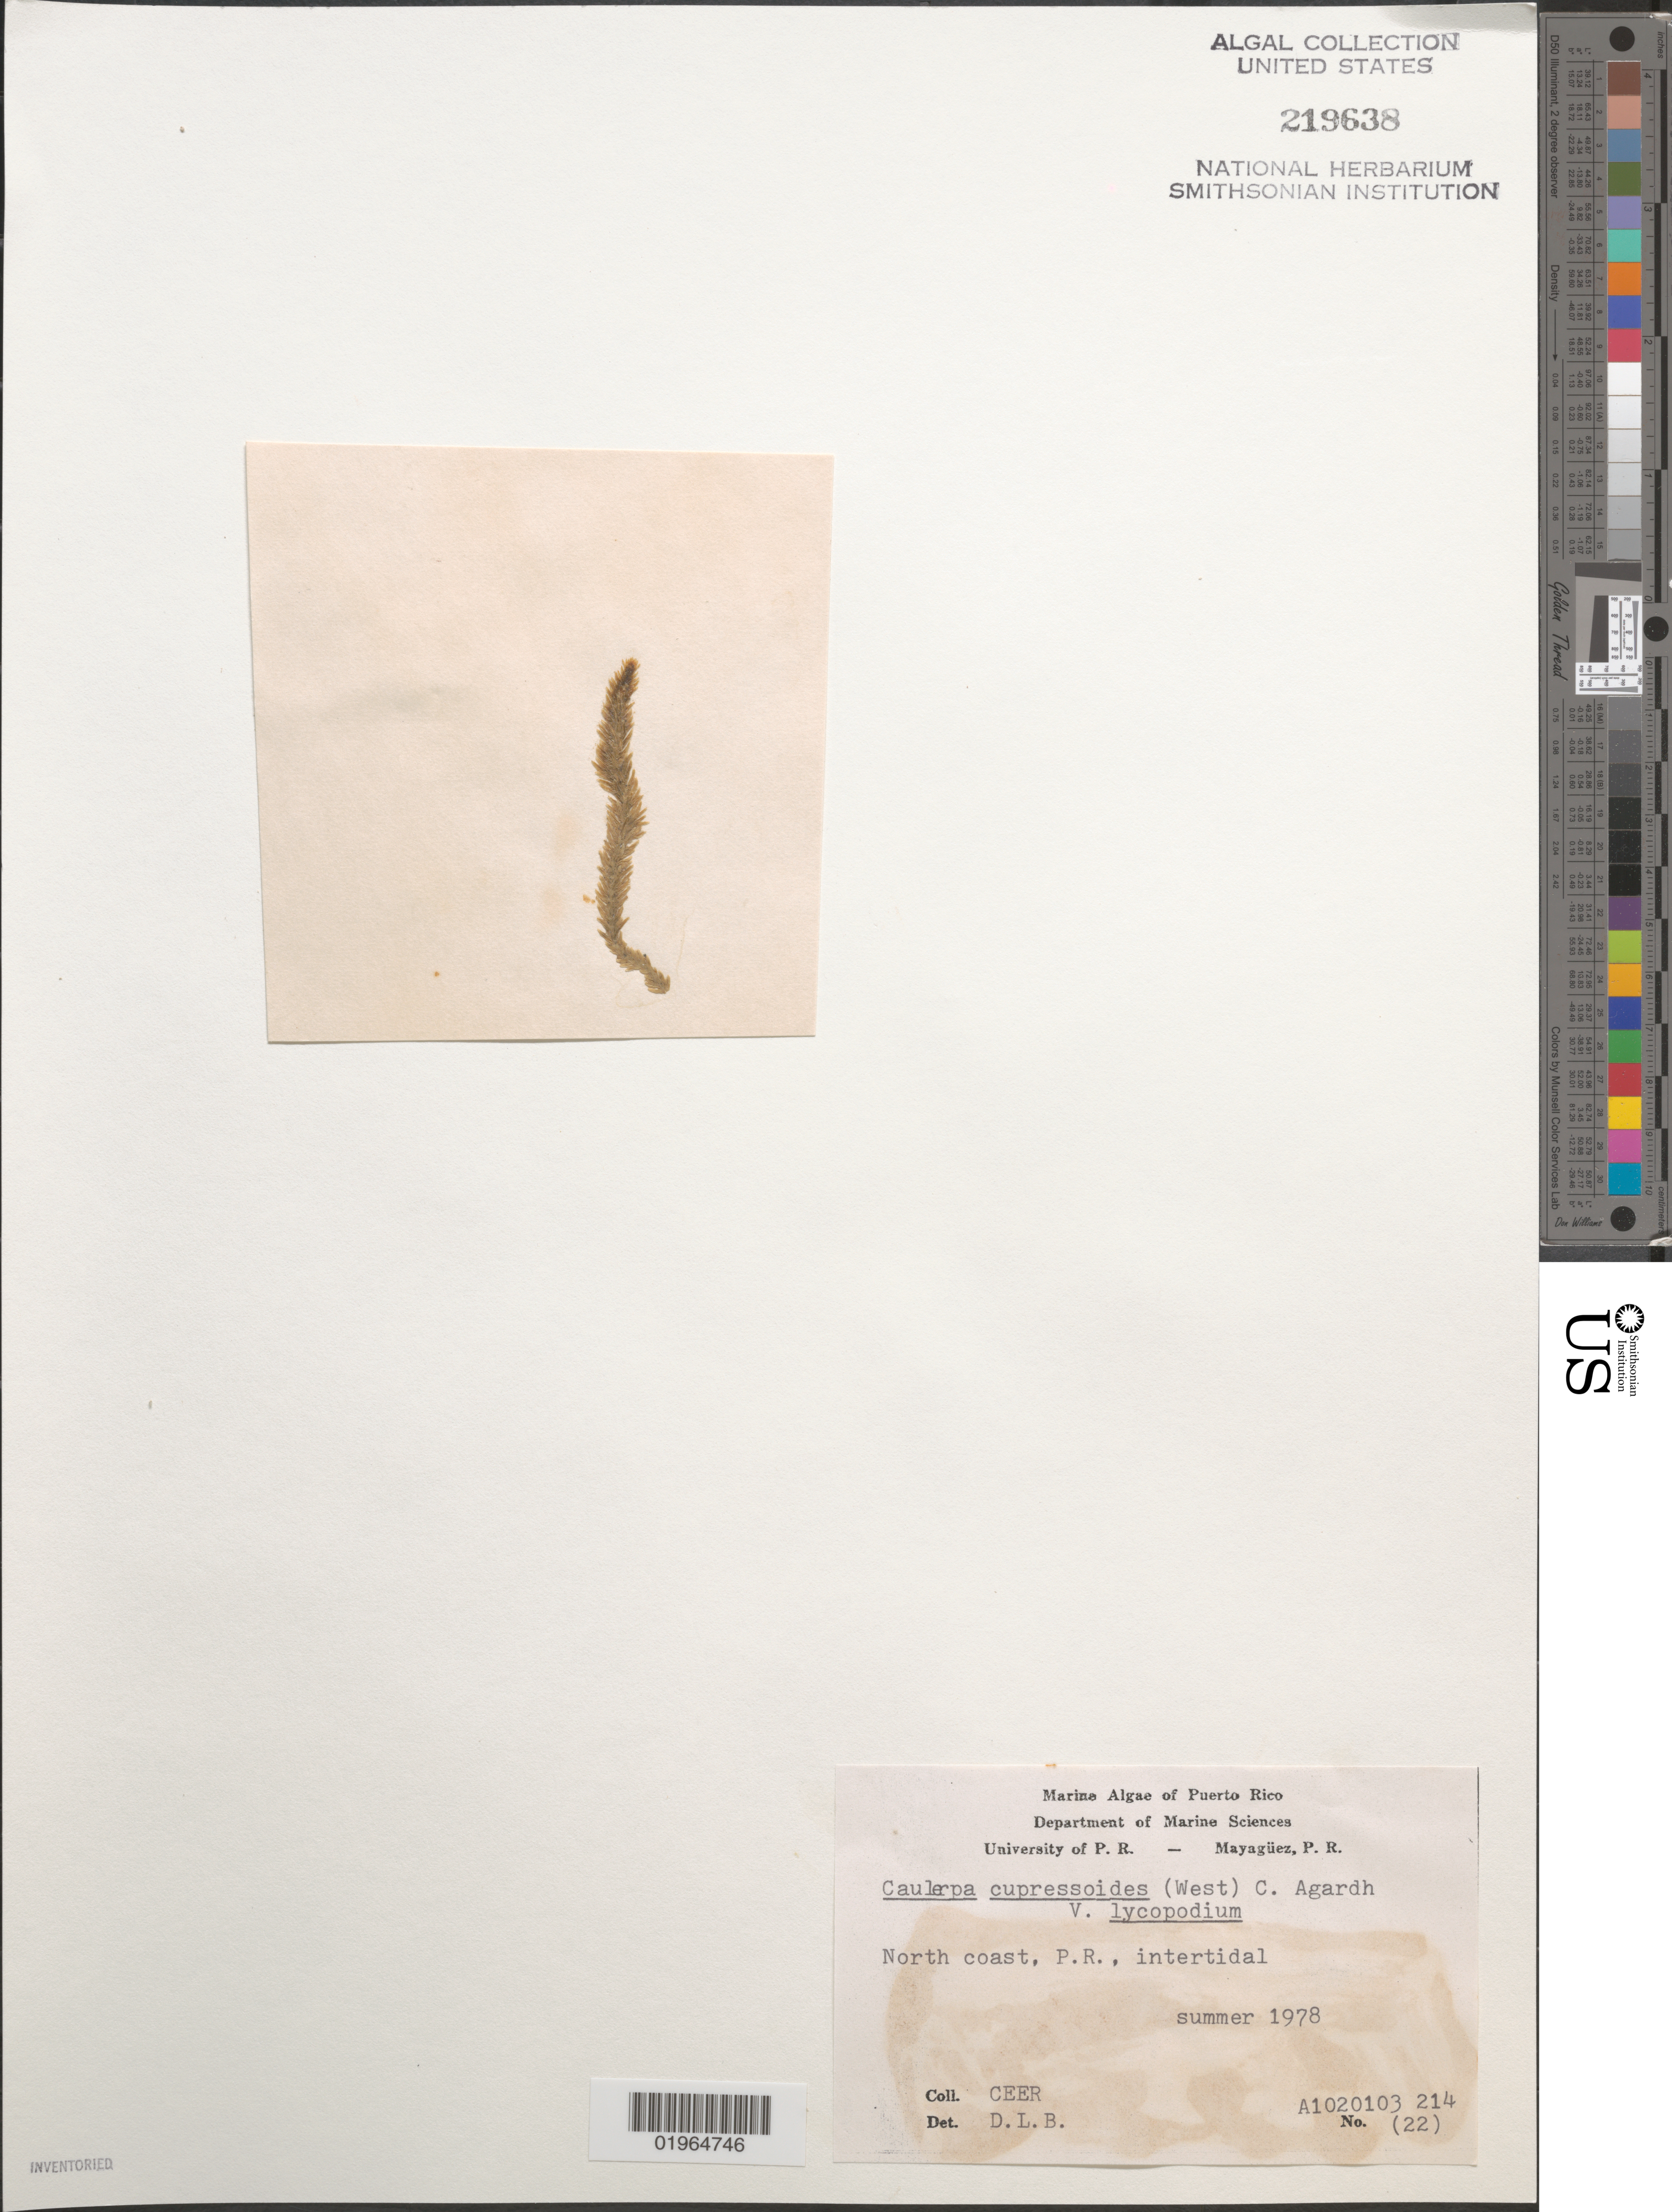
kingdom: Plantae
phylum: Chlorophyta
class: Ulvophyceae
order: Bryopsidales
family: Caulerpaceae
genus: Caulerpa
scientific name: Caulerpa cupressoides var. lycopodium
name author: Weber Bosse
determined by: Ballantine, D. L.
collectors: D.L. Ballantine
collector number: A1020103 214 (22)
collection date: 1978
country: Puerto Rico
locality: North Coast, intertidal.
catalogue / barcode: US 219638